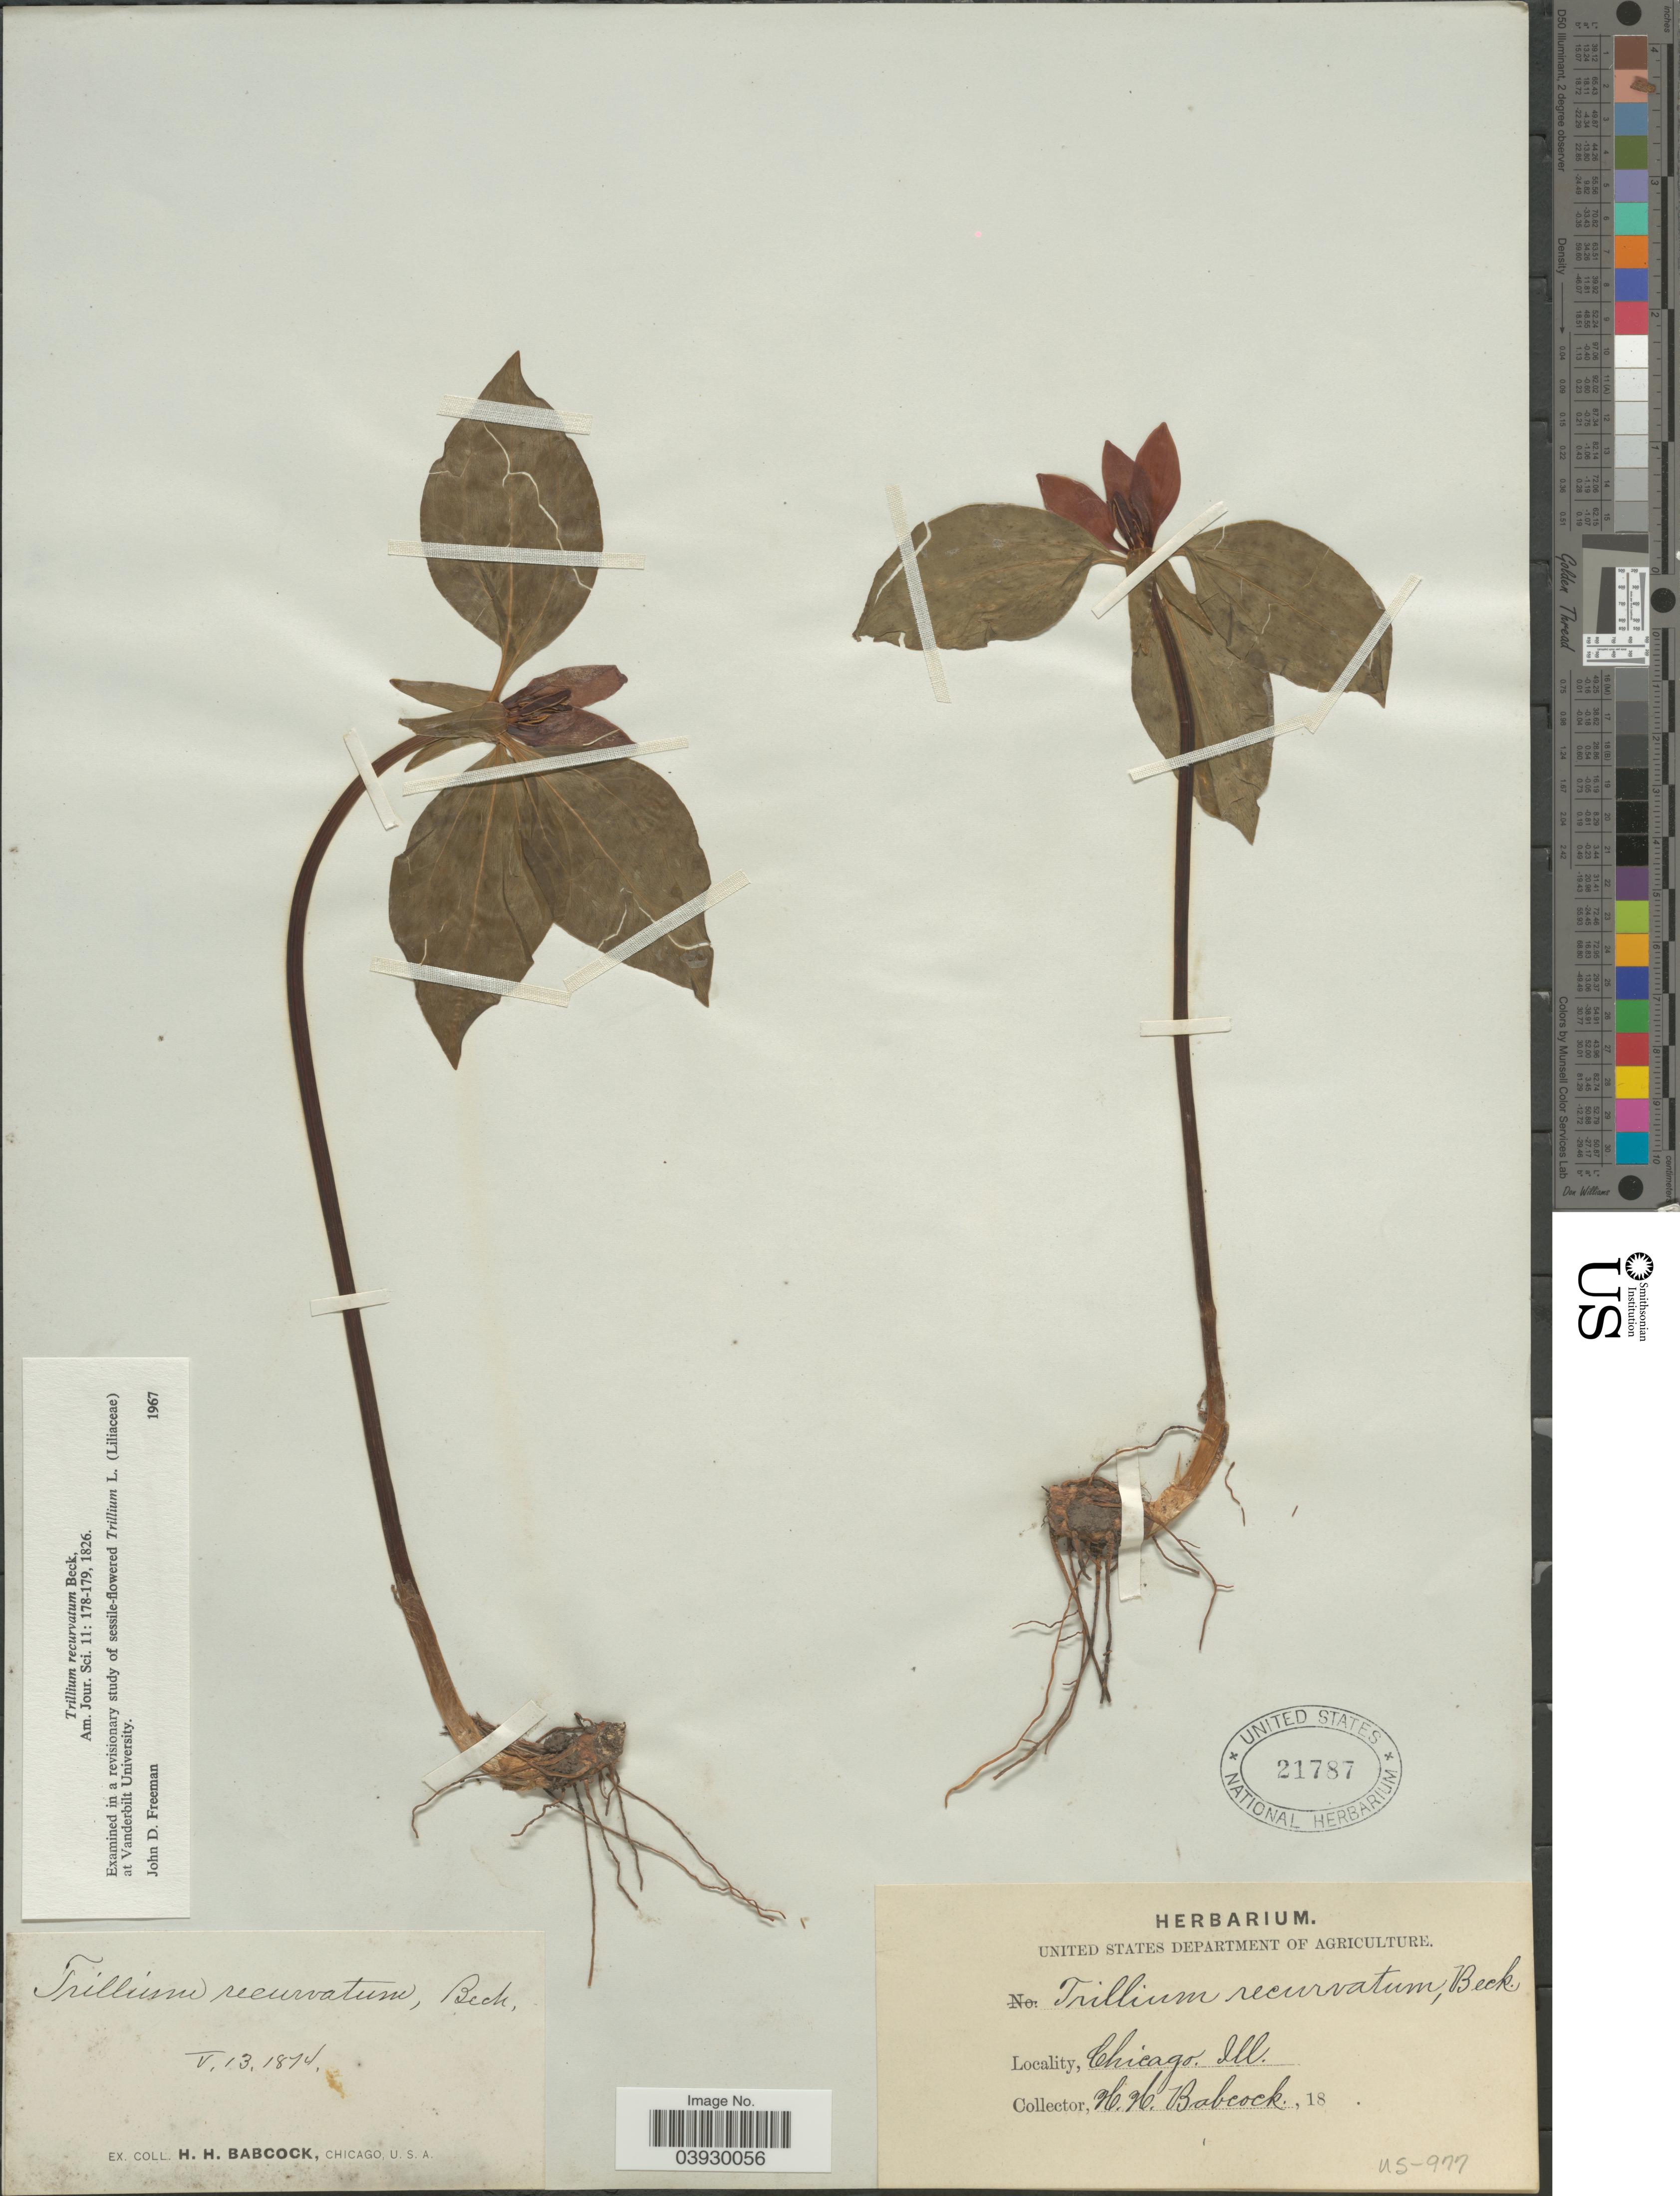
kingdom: Plantae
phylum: Tracheophyta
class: Liliopsida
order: Liliales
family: Melanthiaceae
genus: Trillium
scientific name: Trillium recurvatum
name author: L.C. Beck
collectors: H. Babcock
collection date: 1874-05-13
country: United States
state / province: Illinois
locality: Chicago.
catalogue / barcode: US 21787